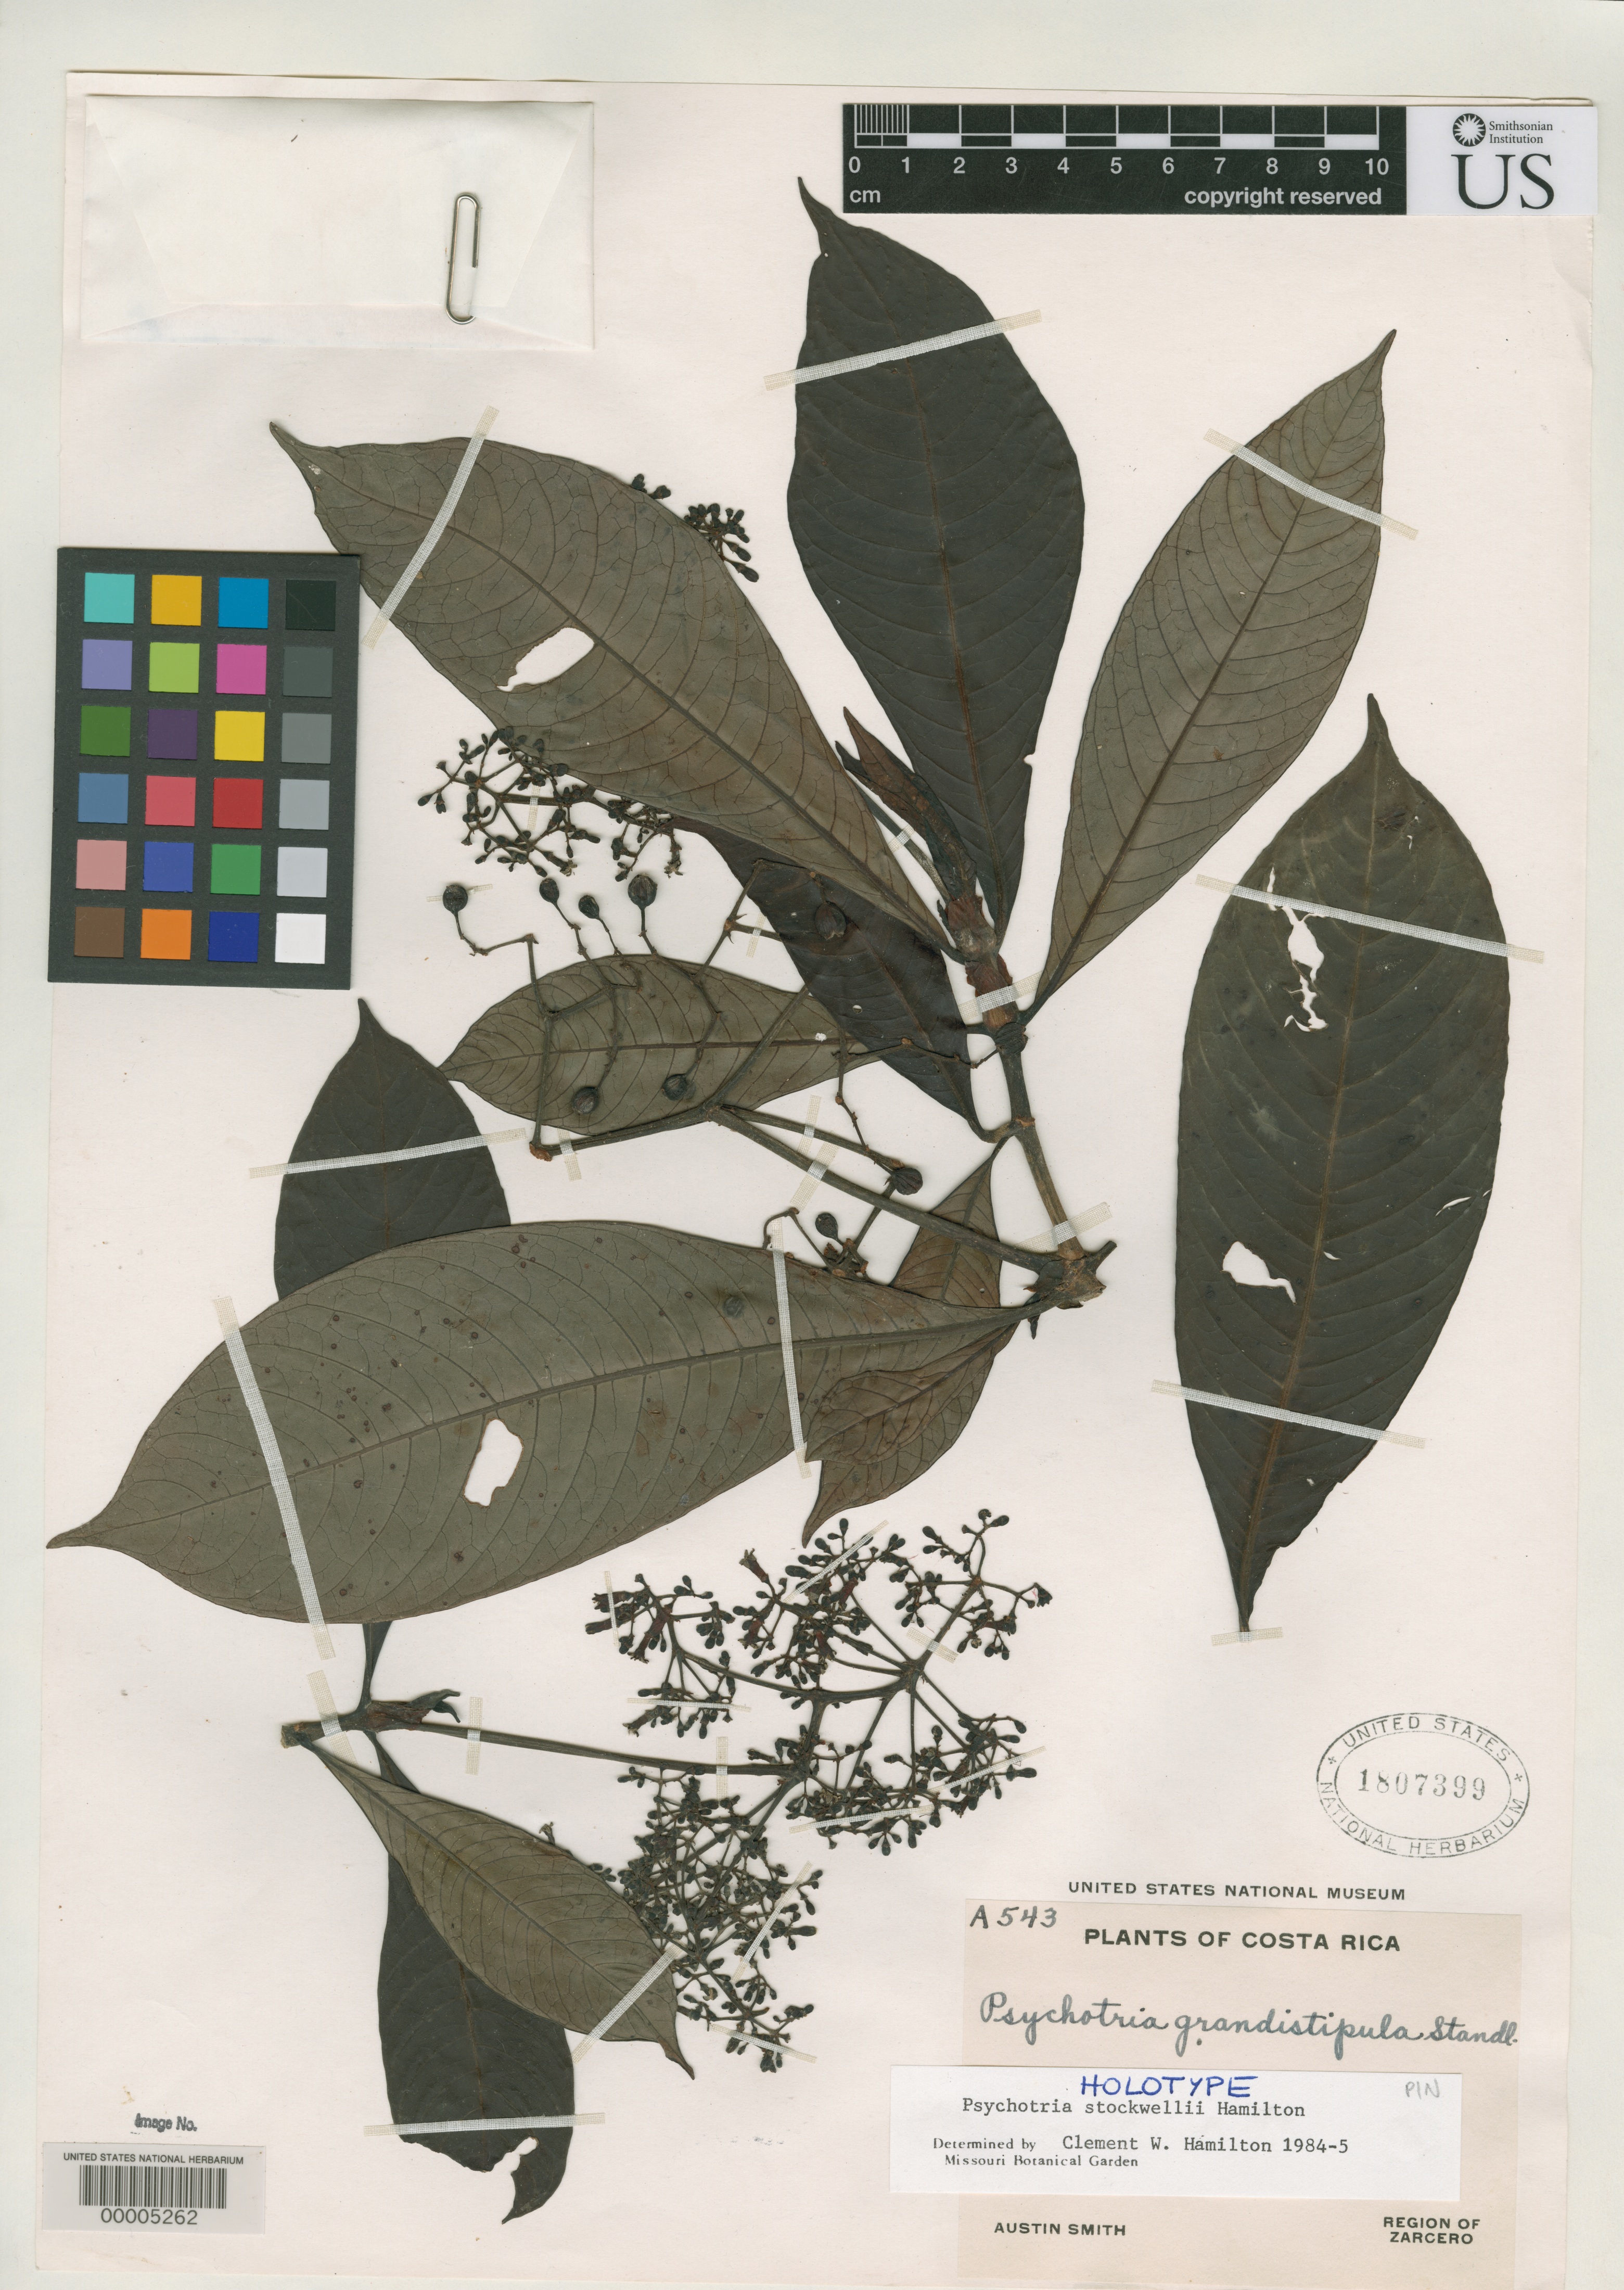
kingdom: Plantae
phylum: Tracheophyta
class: Magnoliopsida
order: Gentianales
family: Rubiaceae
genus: Psychotria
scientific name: Psychotria stockwellii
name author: C.W. Ham.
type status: Holotype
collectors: Aust P. Smith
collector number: A 543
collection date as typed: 18 Oct 1937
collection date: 1937-10-18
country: Costa Rica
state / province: Alajuela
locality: Zarcero region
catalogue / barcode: US 1807399